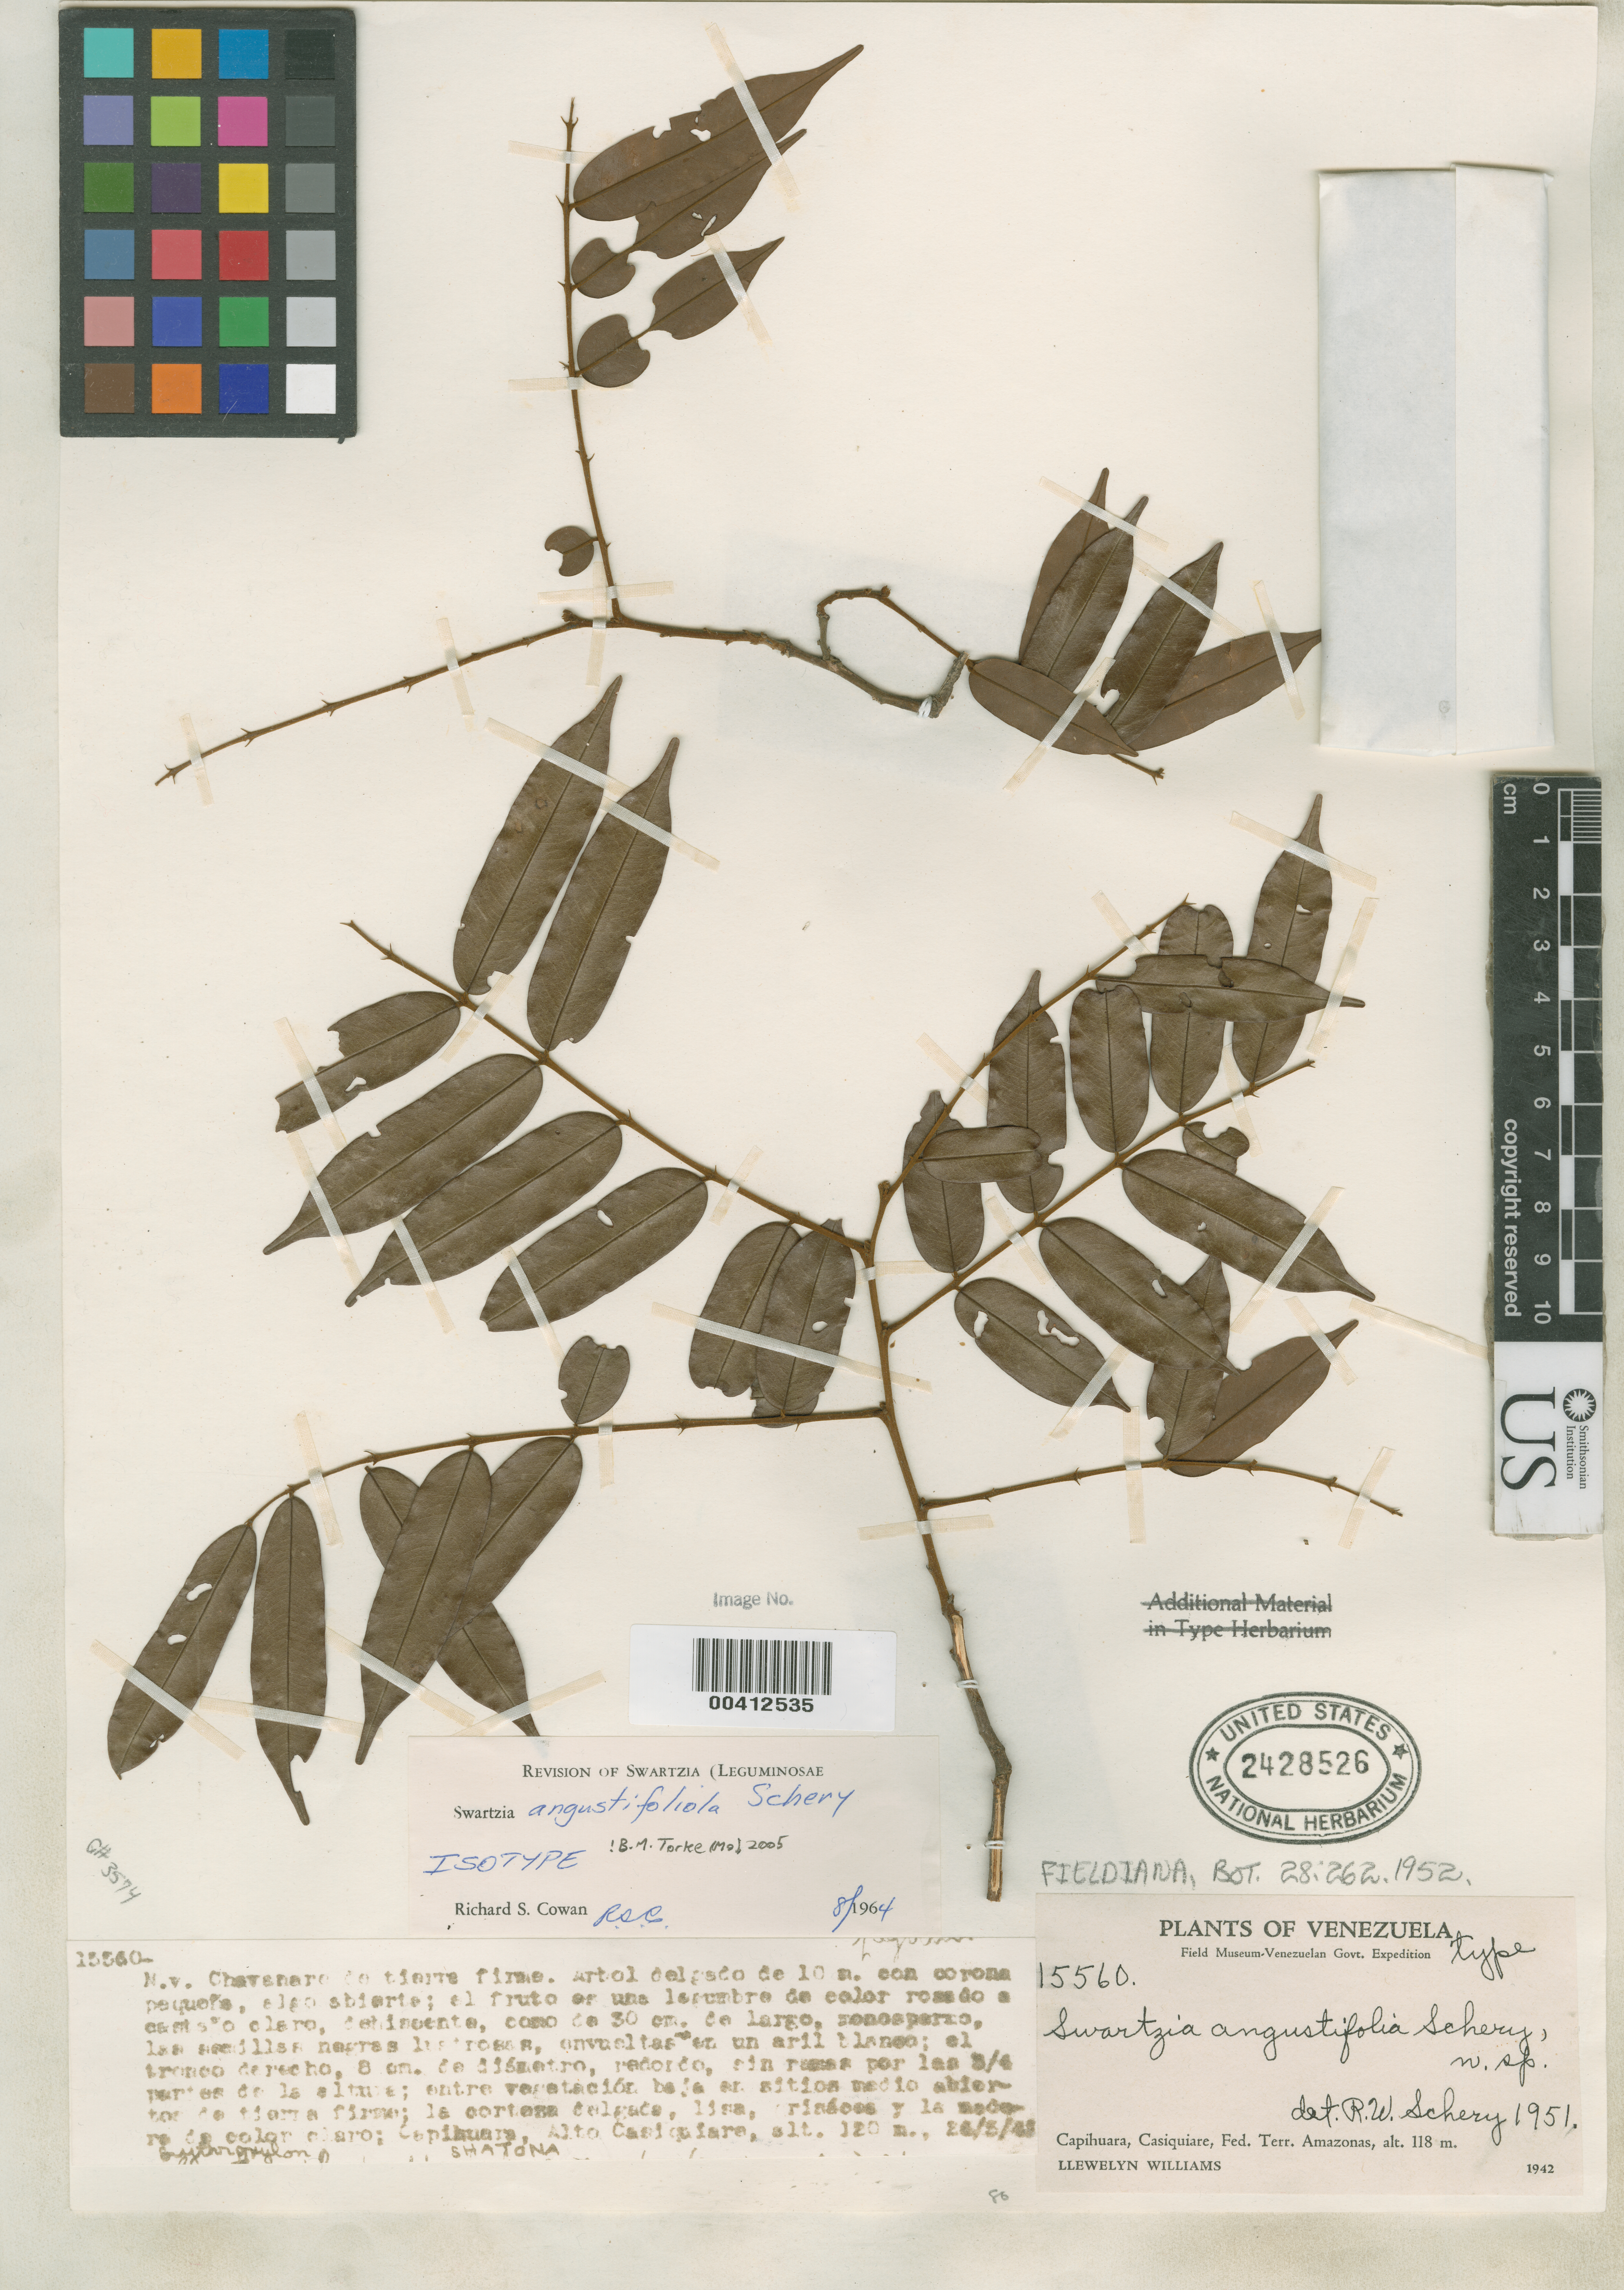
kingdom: Plantae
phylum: Tracheophyta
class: Magnoliopsida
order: Fabales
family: Fabaceae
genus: Swartzia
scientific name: Swartzia angustifoliola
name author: Schery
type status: Isotype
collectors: Ll. Williams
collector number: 15560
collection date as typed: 26 May 1942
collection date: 1942-05-26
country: Venezuela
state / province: Amazonas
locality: Capihuara, Casiquiare.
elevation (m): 118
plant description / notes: Annotated by Schery as "type" but protologue specifies type is in herbarium of Chicago Natural History Museum (=F).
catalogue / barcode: US 2428526